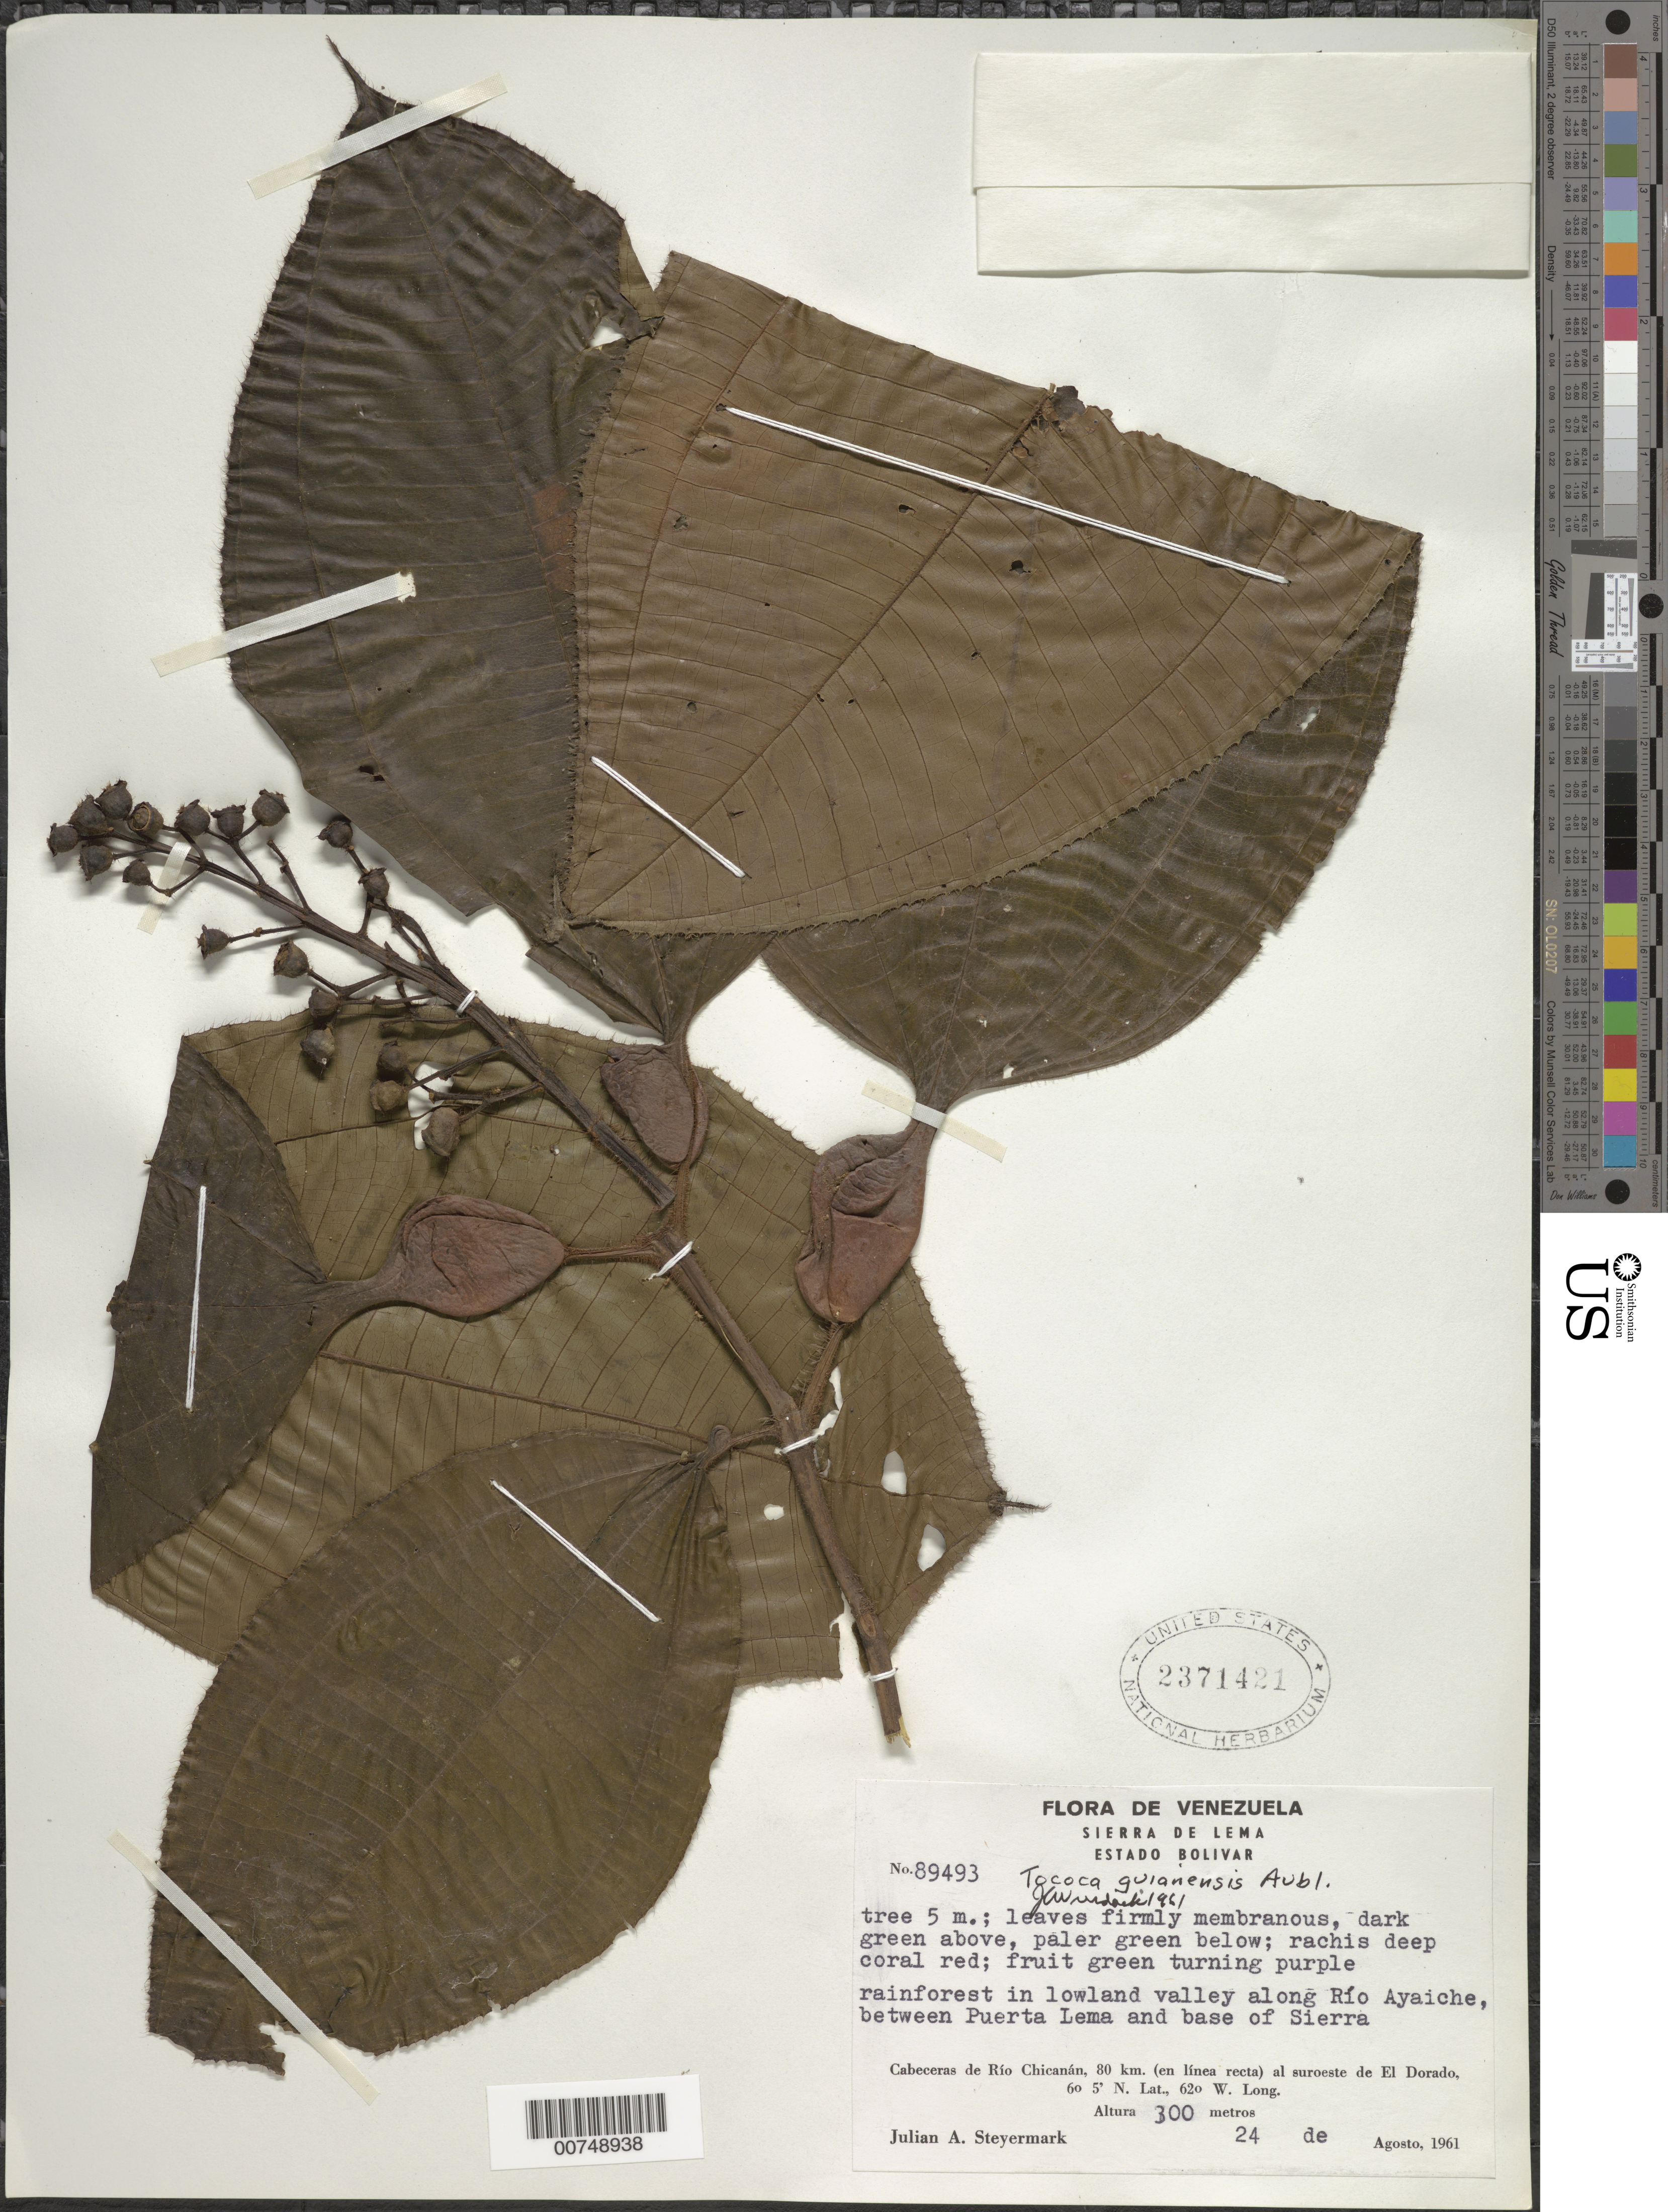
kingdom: Plantae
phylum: Tracheophyta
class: Magnoliopsida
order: Myrtales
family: Melastomataceae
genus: Tococa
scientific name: Tococa guianensis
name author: Aubl.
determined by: Wurdack, John J., (US), US (UNITED STATES)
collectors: J. Steyermark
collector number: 89493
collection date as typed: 24-Aug-61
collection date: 1961-08-24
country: Venezuela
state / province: Bolívar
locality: Sierra de Lema, Cabaceras de Río Chicanan, 80 km in straight line to SW of El Dorado, between Río Chicanan and Río Ayaiche, between Puerta Lema and base of Sierra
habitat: Rainforest in valley lowland along Rio Ayaiche between Puerta Lema and base of Sierra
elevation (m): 300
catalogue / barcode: US 2371421